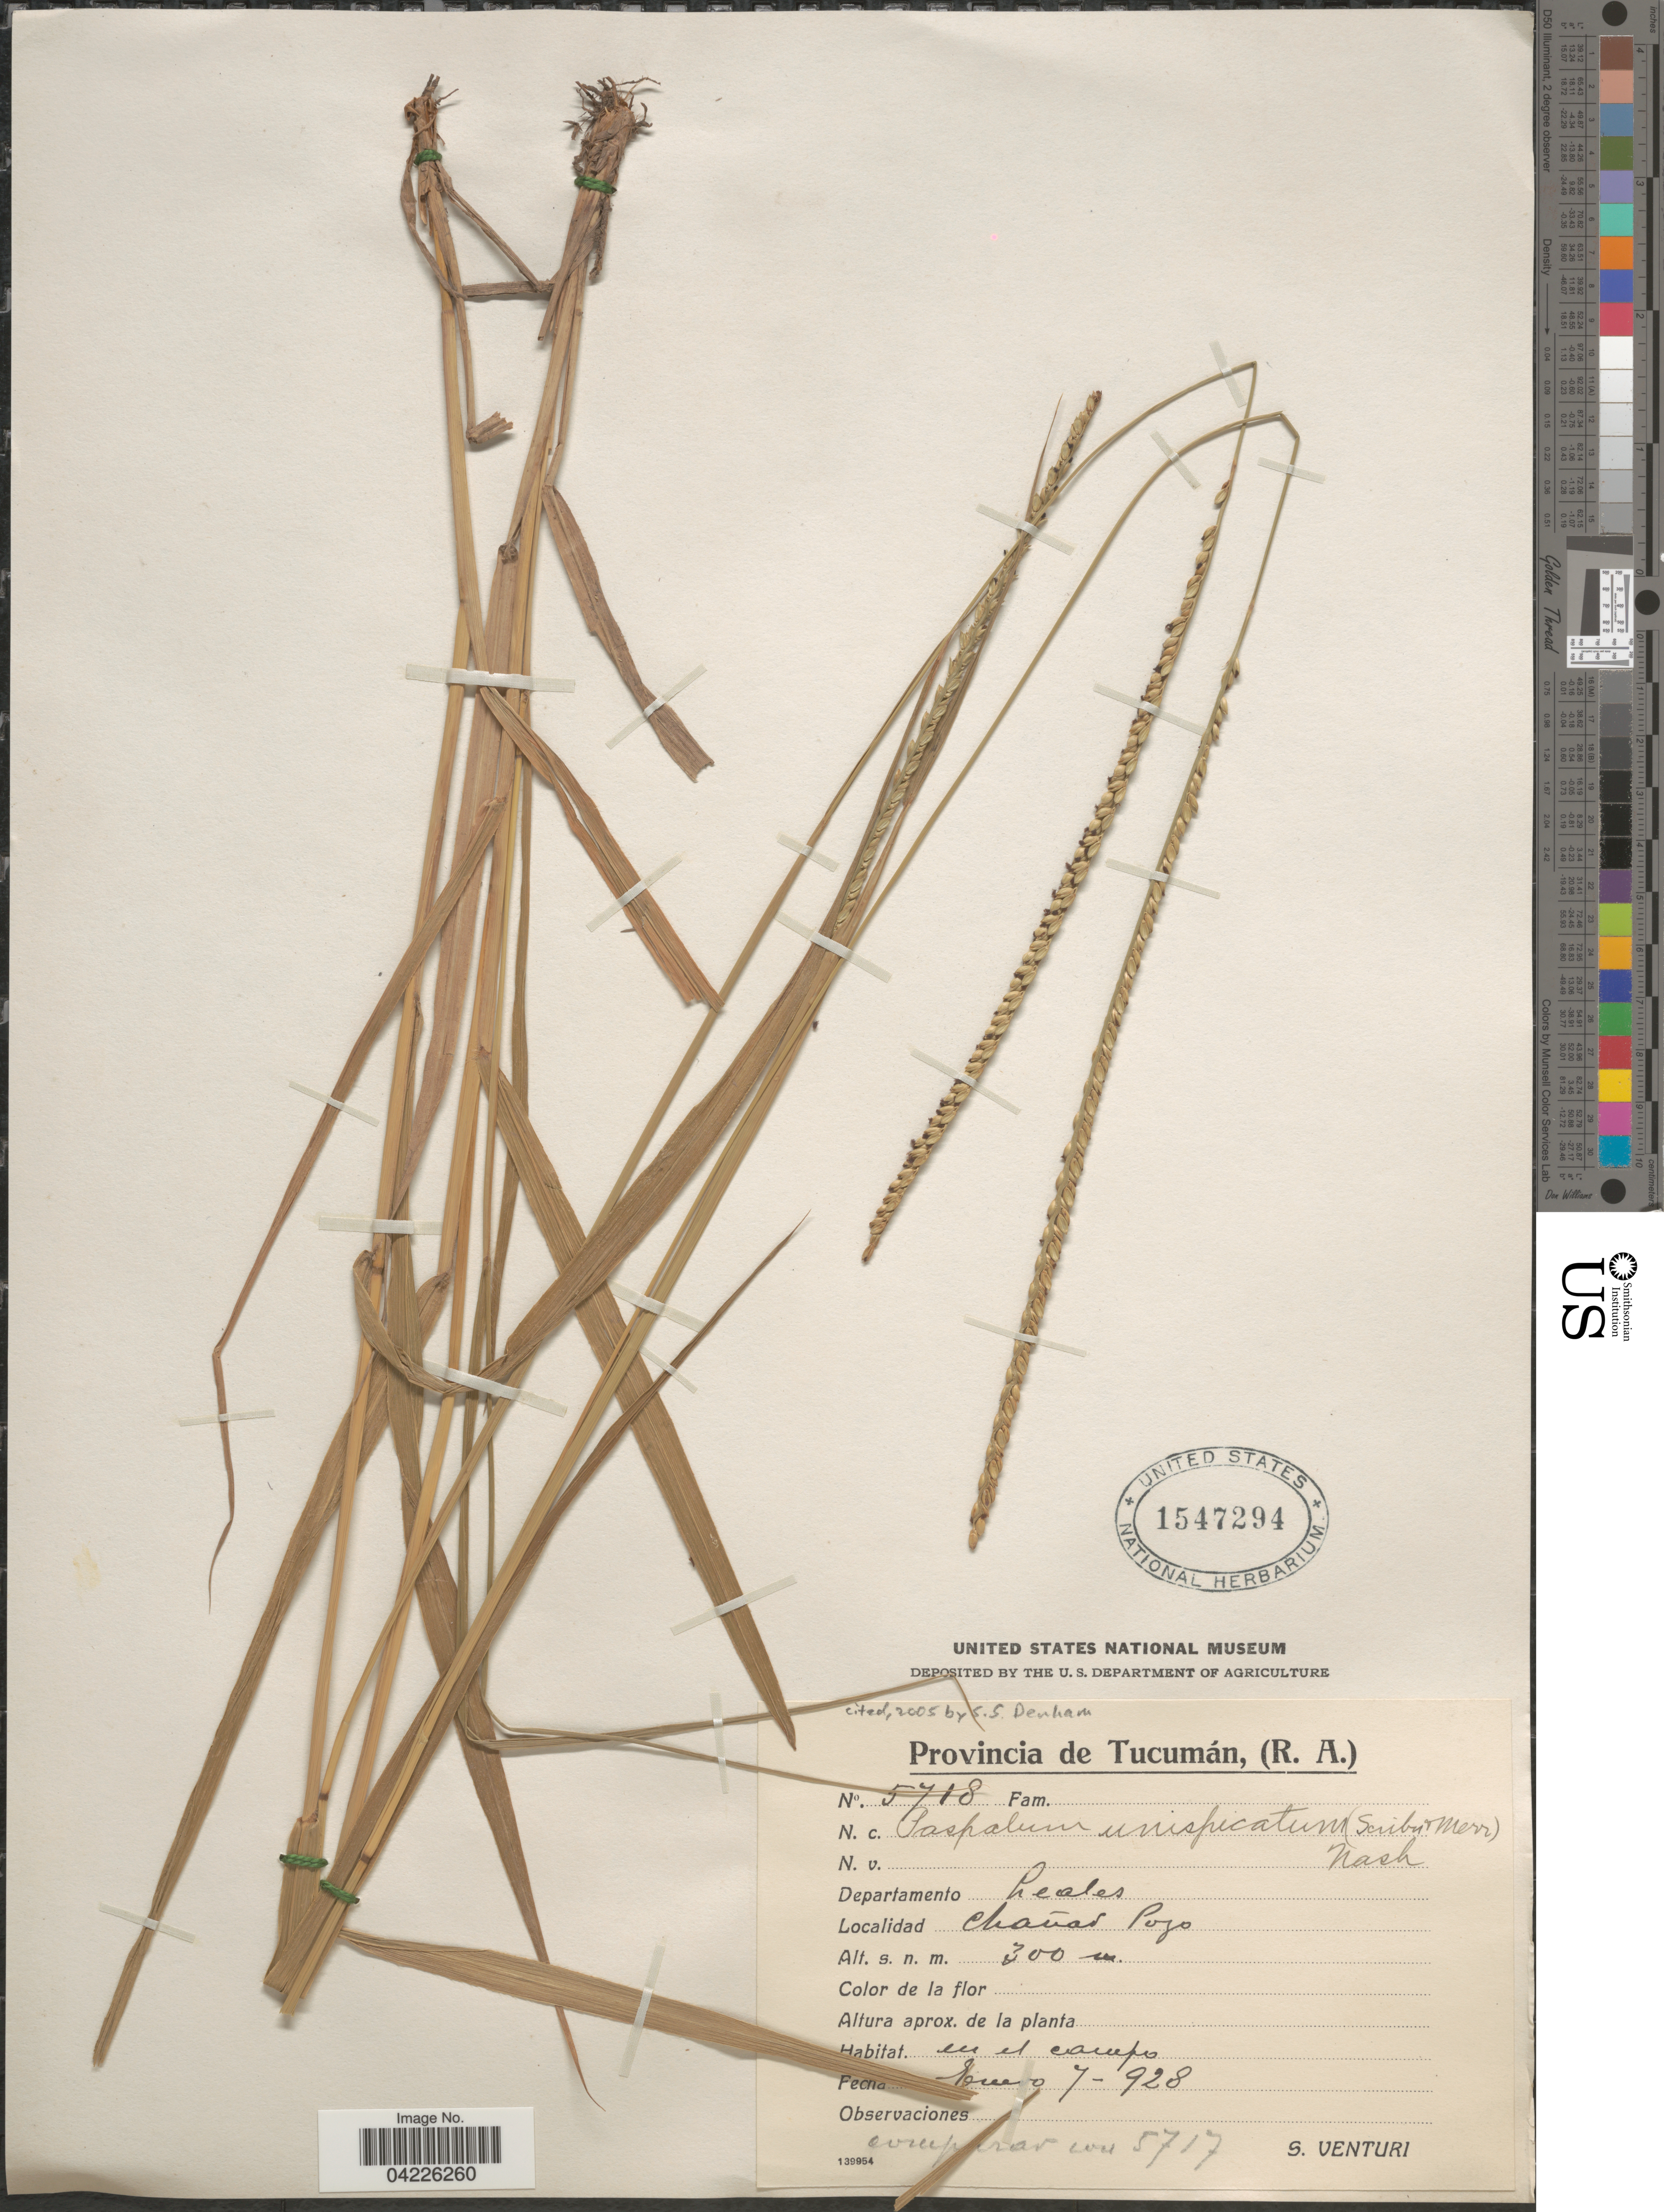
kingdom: Plantae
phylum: Tracheophyta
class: Liliopsida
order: Poales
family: Poaceae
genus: Paspalum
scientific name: Paspalum unispicatum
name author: (Scribn. & Merr.) Nash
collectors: S. Venturi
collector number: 5718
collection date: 1928-01-07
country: Argentina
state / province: Tucuman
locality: Departamento Leales. Chañar Pozo.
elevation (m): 300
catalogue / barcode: US 1547294